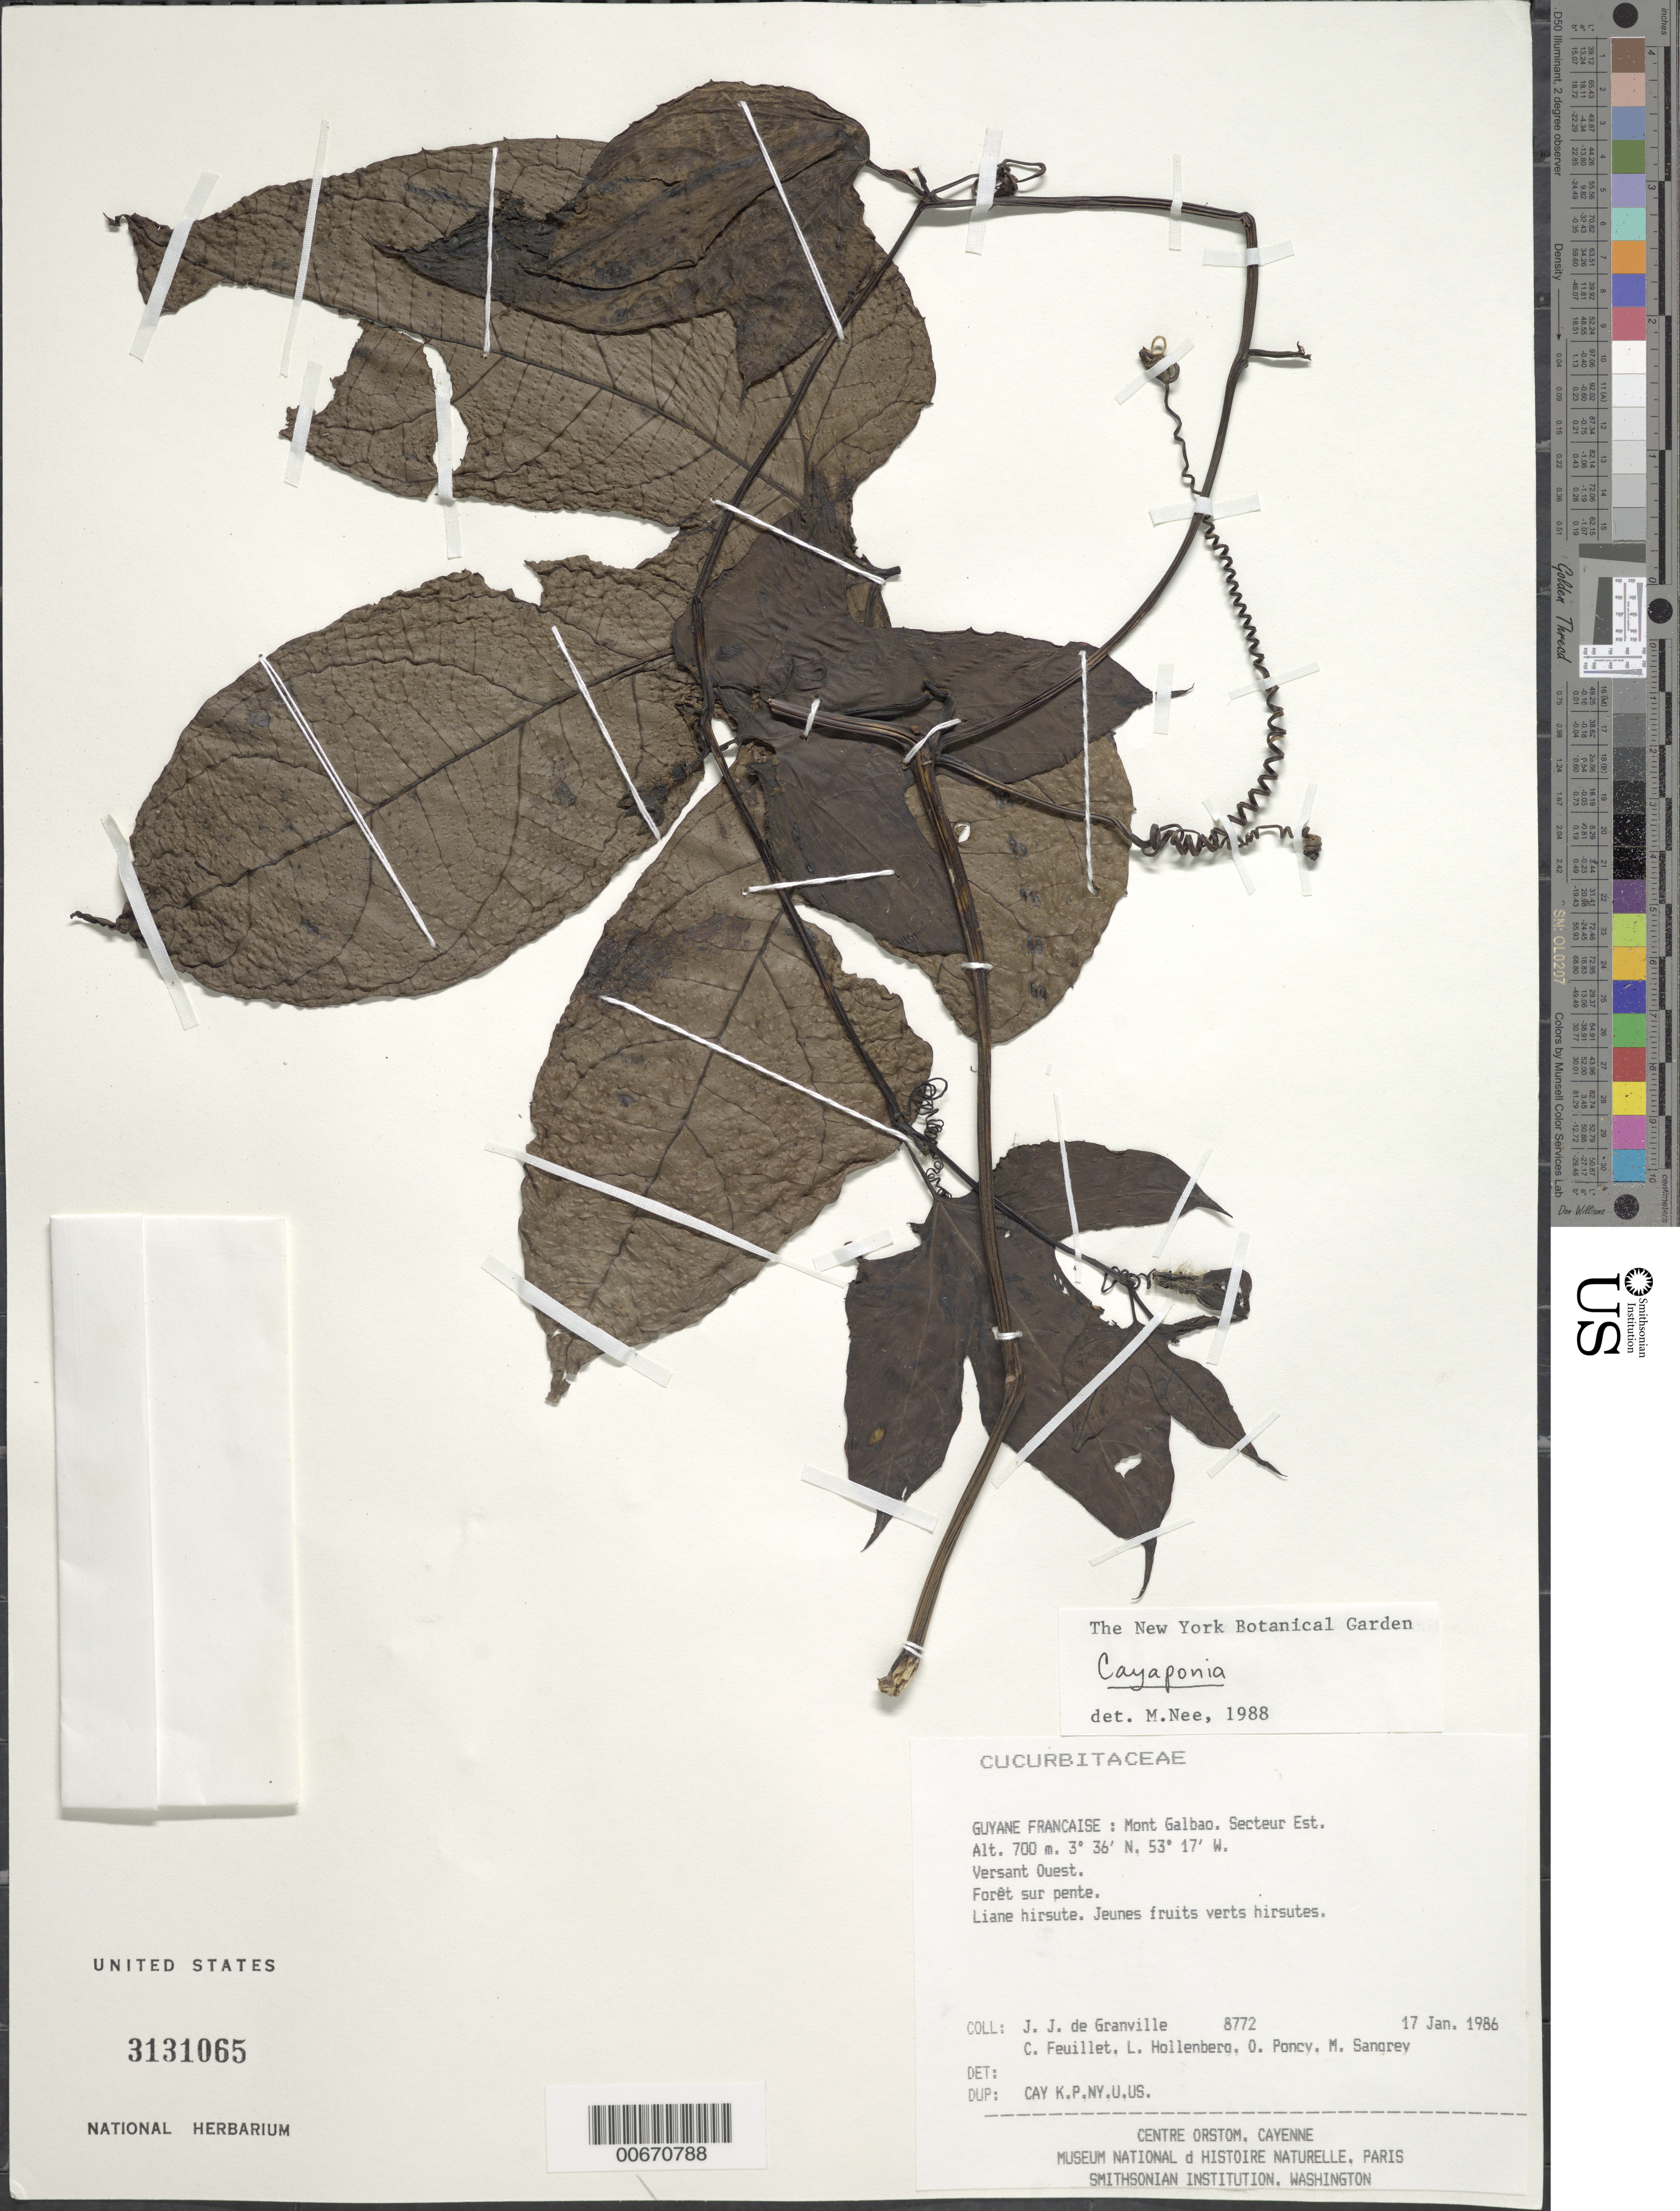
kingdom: Plantae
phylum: Tracheophyta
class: Magnoliopsida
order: Cucurbitales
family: Cucurbitaceae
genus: Cayaponia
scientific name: Cayaponia peruviana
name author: (Poepp. & Endl.) Cogn.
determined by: Nee, Michael H.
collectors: J.-J. de Granville, C. Feuillet, L. Hollenberg, O. Poncy & M. S. Sangrey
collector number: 8772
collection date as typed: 17-Jan-86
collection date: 1986-01-17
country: French Guiana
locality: Mont Galbao. Secteur Est. Versant Ouest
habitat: Forêt sur pente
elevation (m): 700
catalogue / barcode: US 3131065